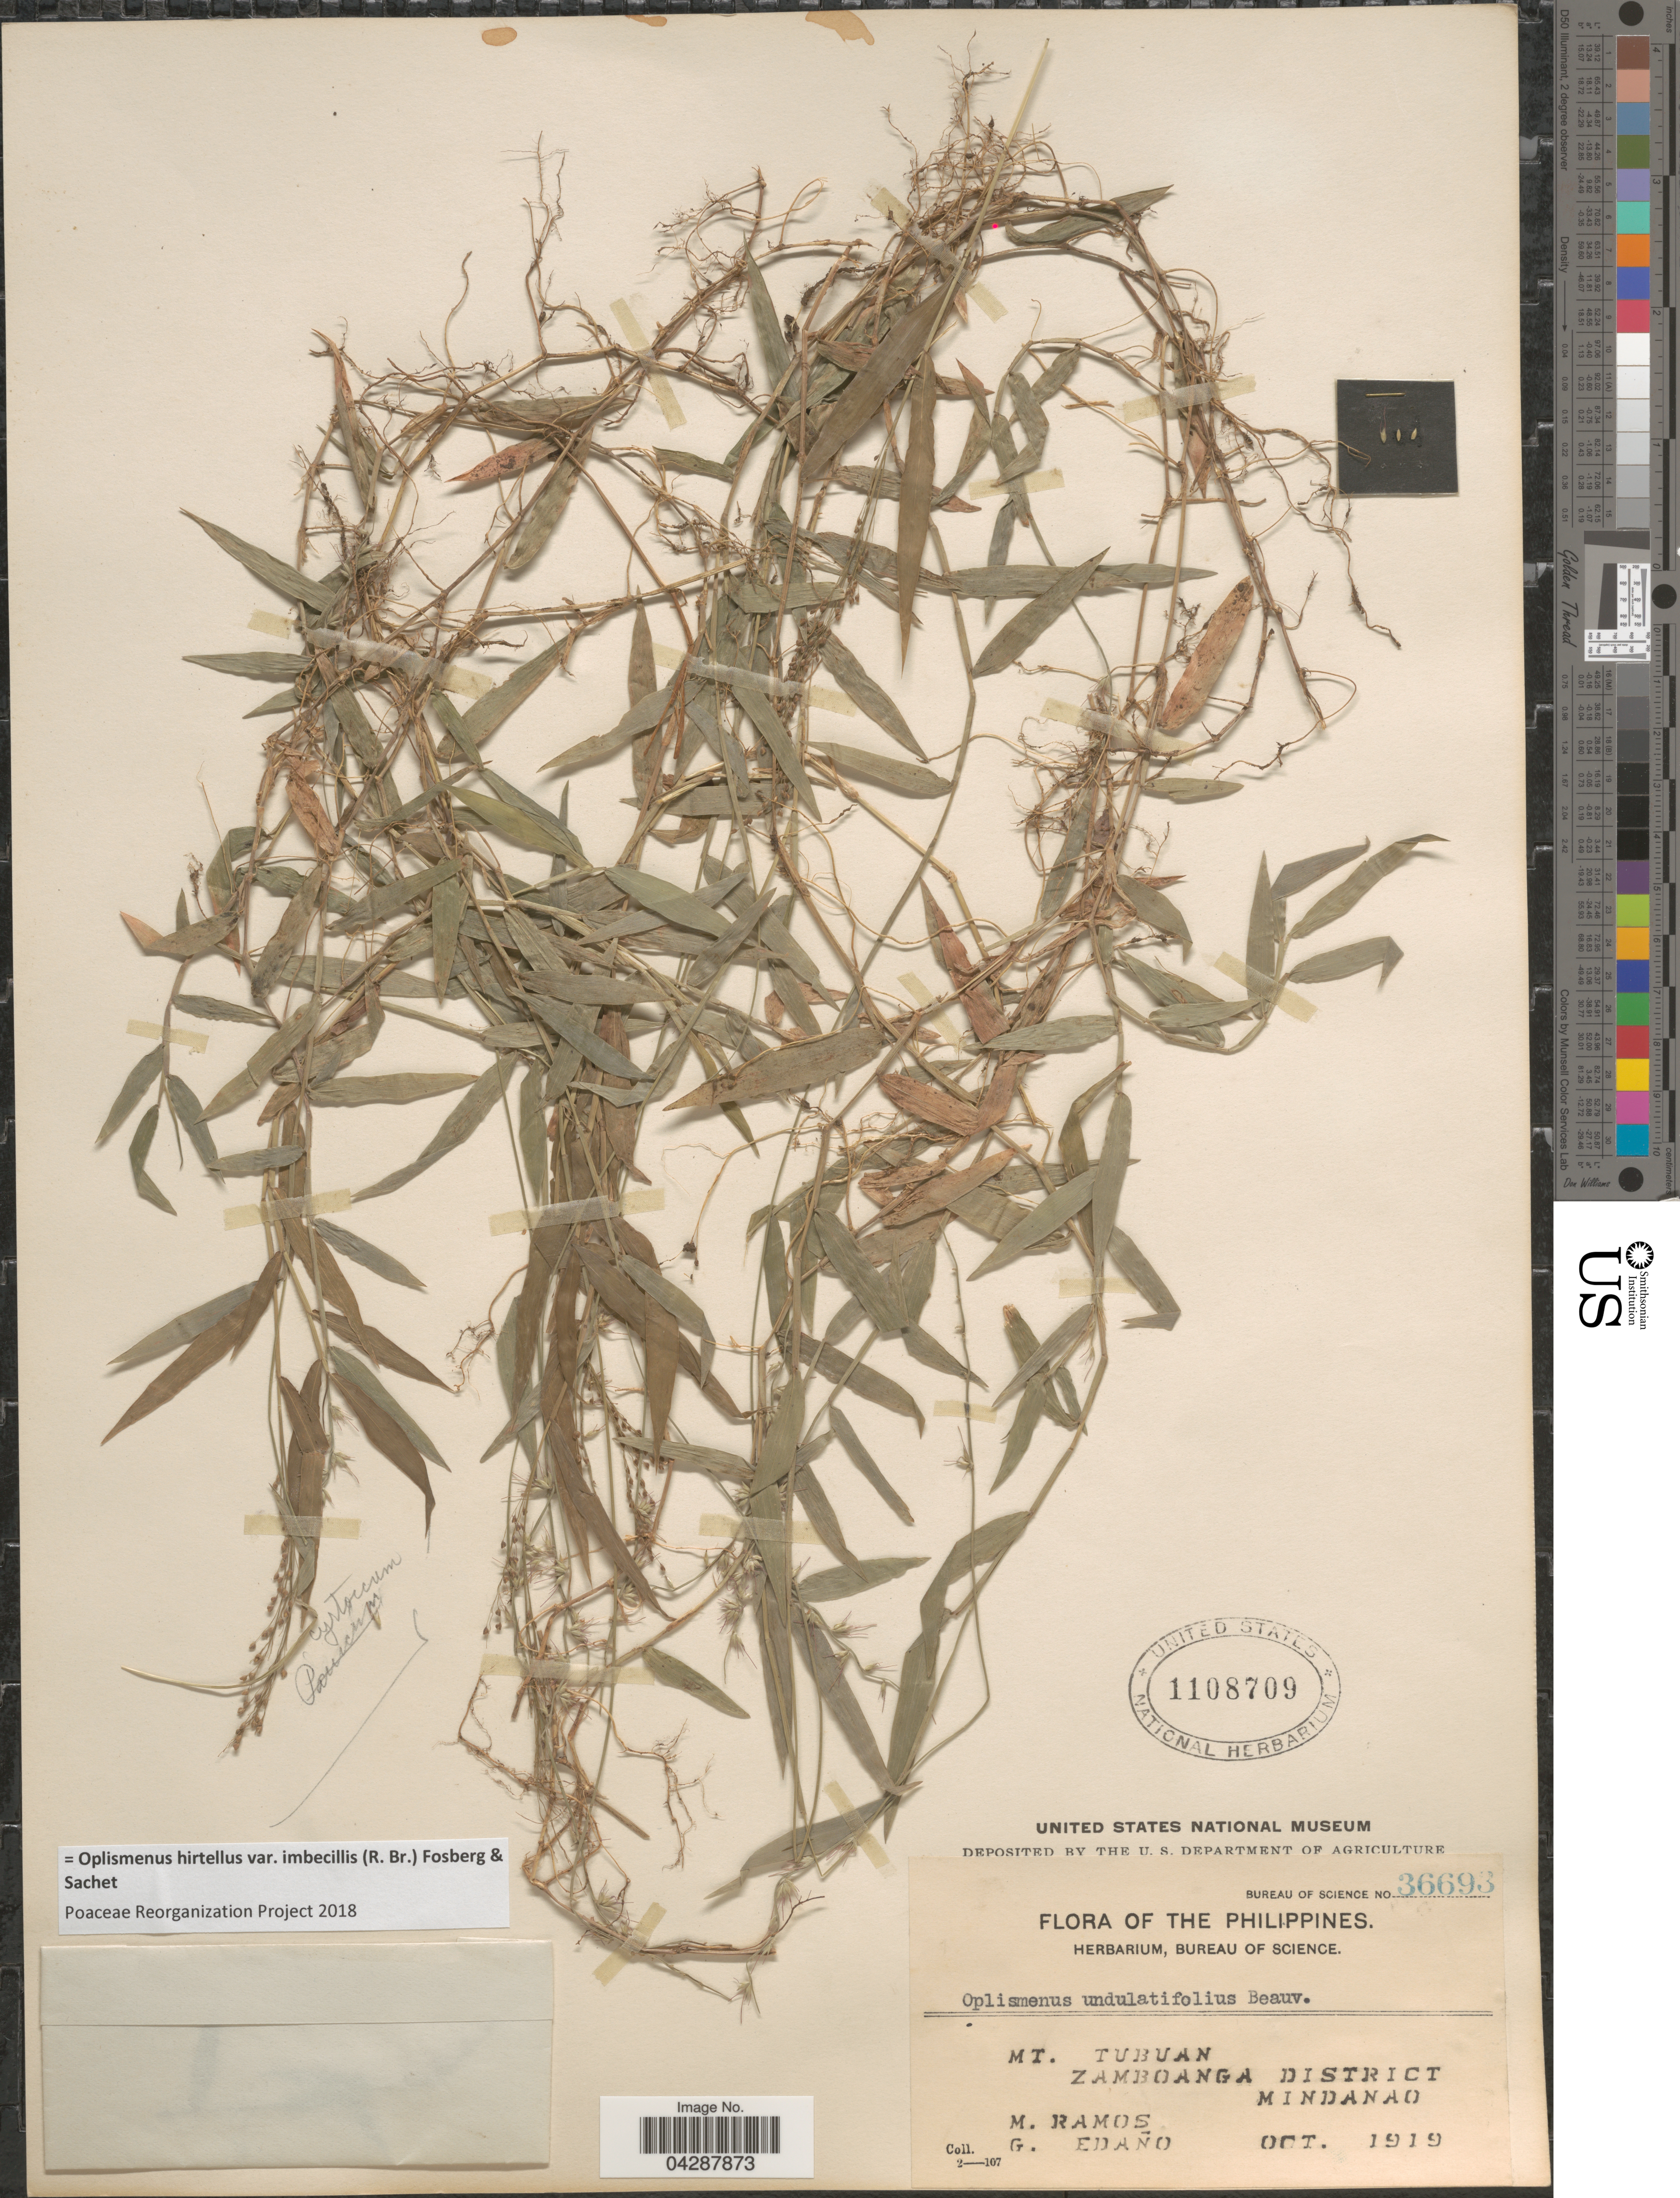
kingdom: Plantae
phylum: Tracheophyta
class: Liliopsida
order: Poales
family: Poaceae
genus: Oplismenus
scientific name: Oplismenus hirtellus var. imbecillis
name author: (R. Br.) Fosberg & Sachet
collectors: M. Ramos & G. Edaño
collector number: Bureau of Science 36693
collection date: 1919-10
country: Philippines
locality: Mt. Tubuan. Zamboanga District. Mindanao.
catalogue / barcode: US 1108709